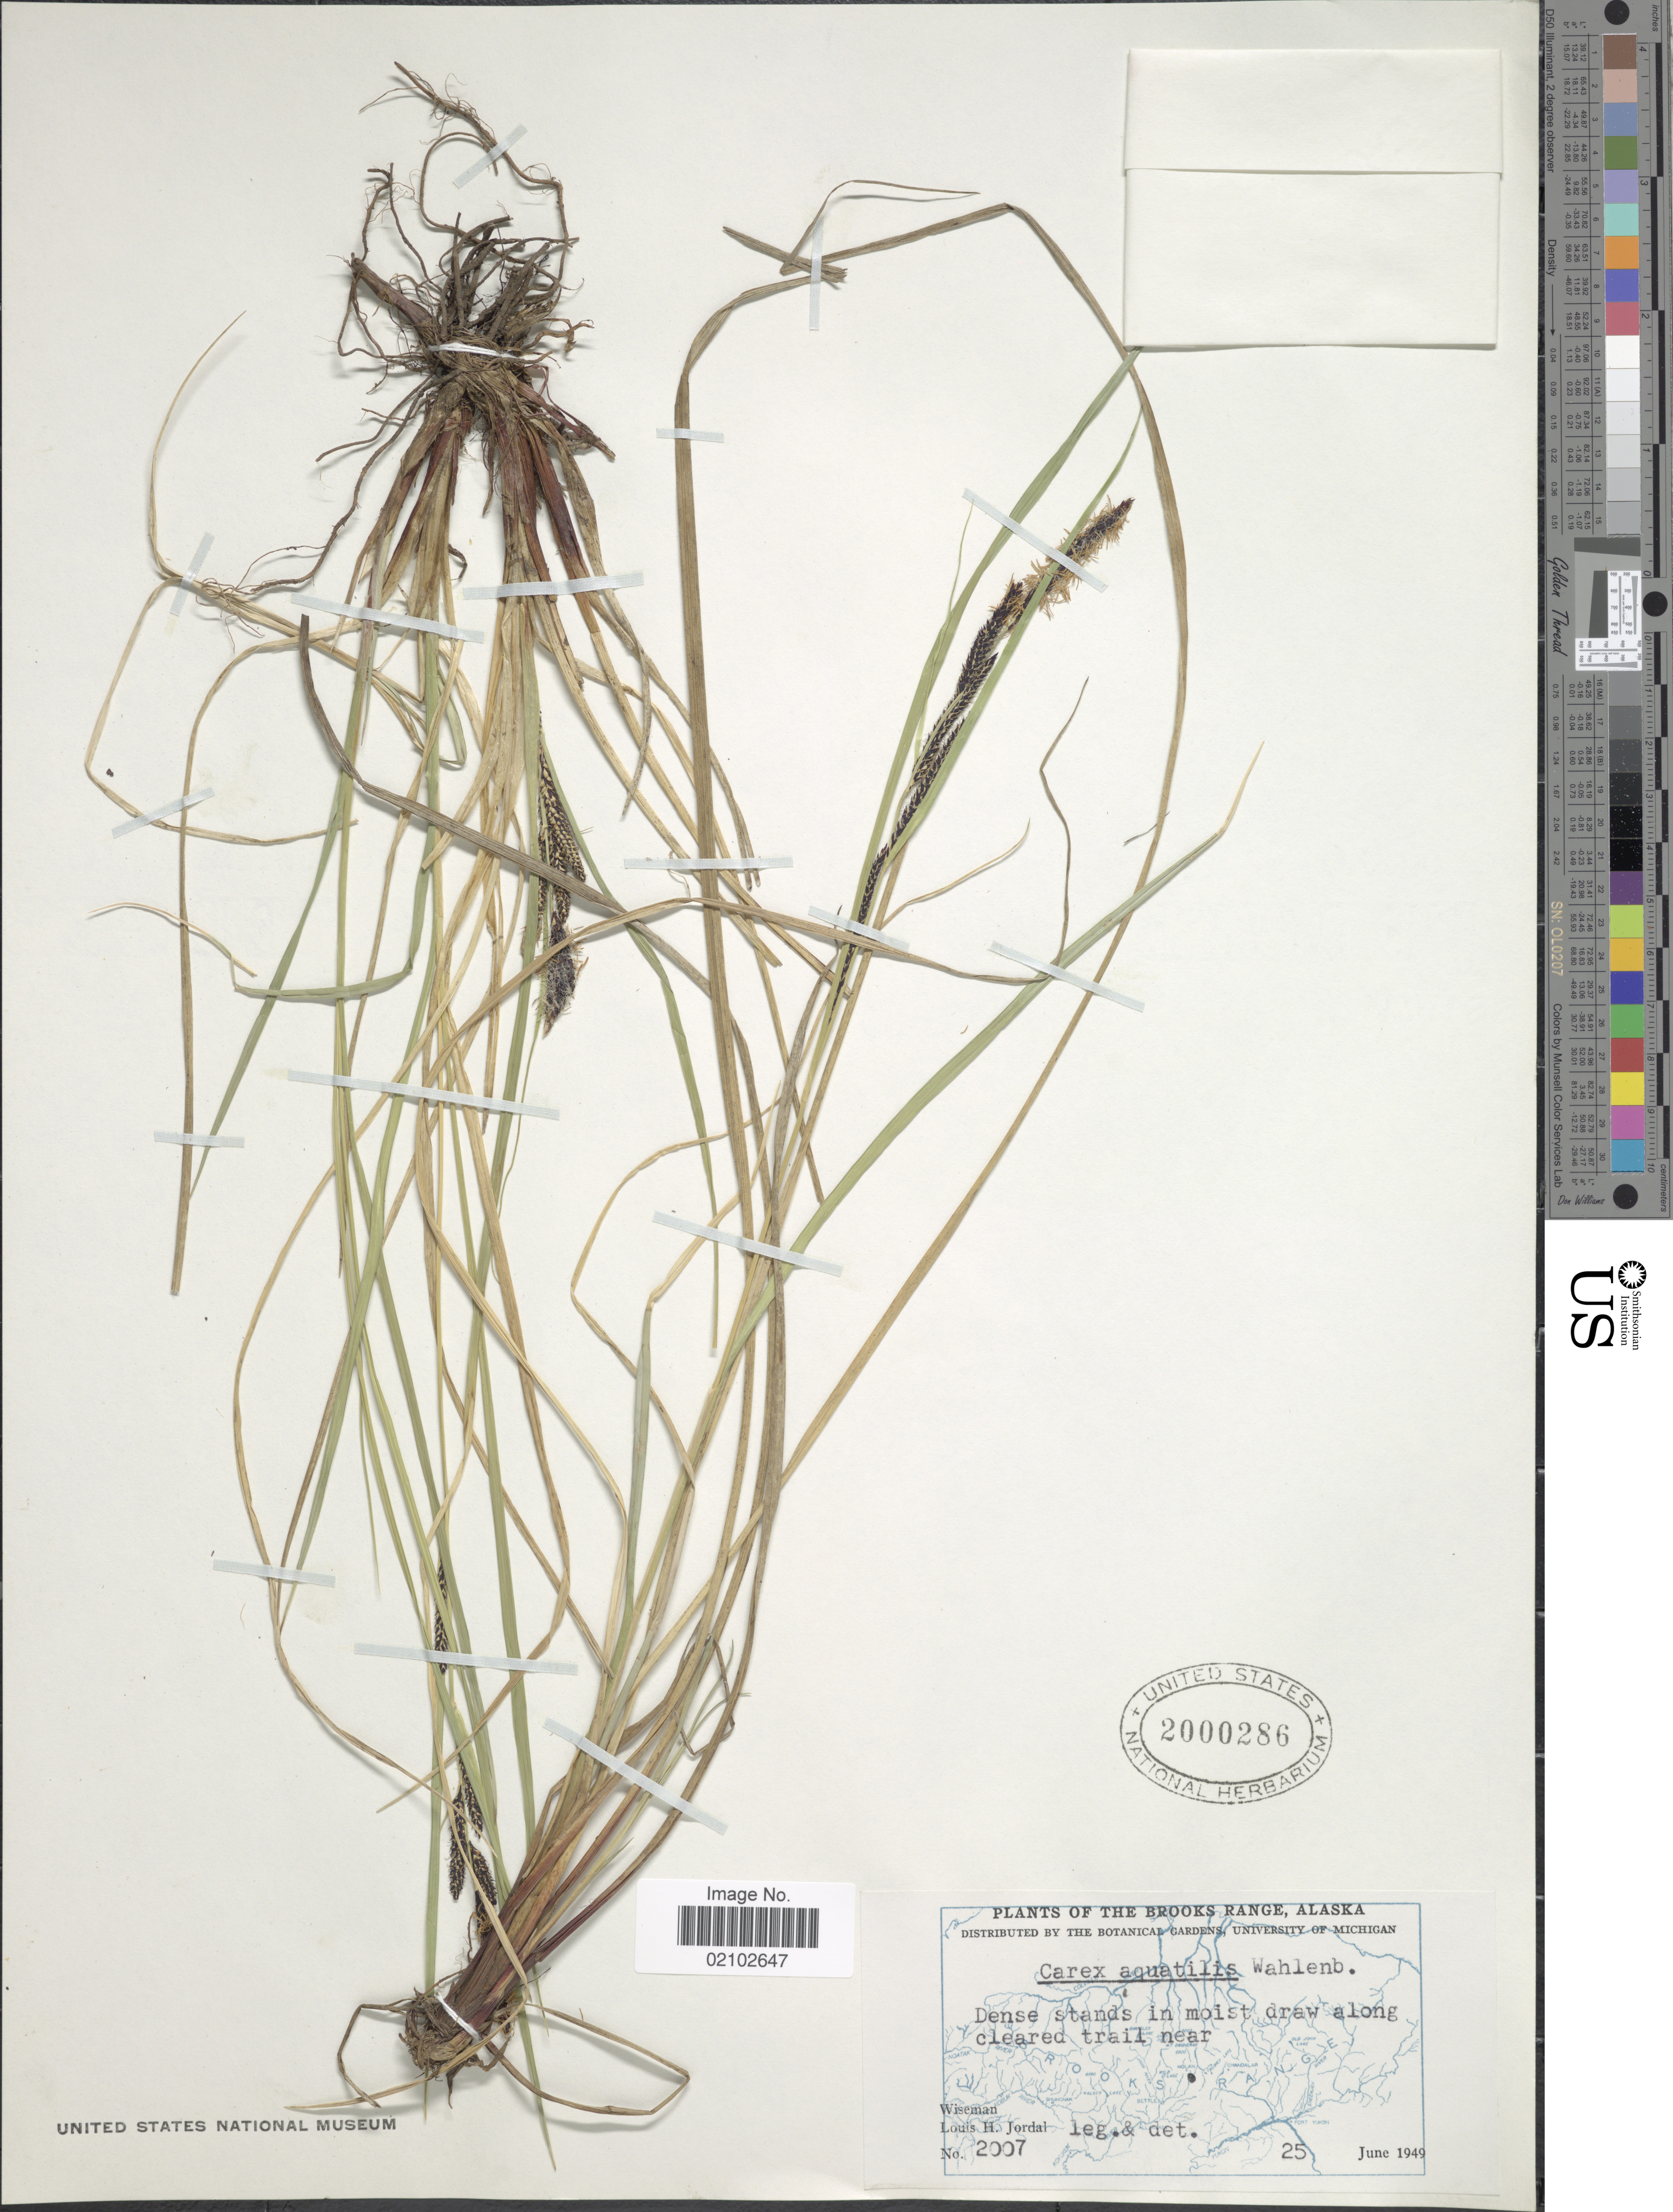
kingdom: Plantae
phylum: Tracheophyta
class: Liliopsida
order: Poales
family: Cyperaceae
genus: Carex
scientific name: Carex aquatilis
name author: Wahlenb.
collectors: L. Jordal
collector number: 2007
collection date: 1949-06-25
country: United States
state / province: Alaska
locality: The Brooks Range, in moist draw along cleared trail near Wiseman.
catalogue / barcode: US 2000286